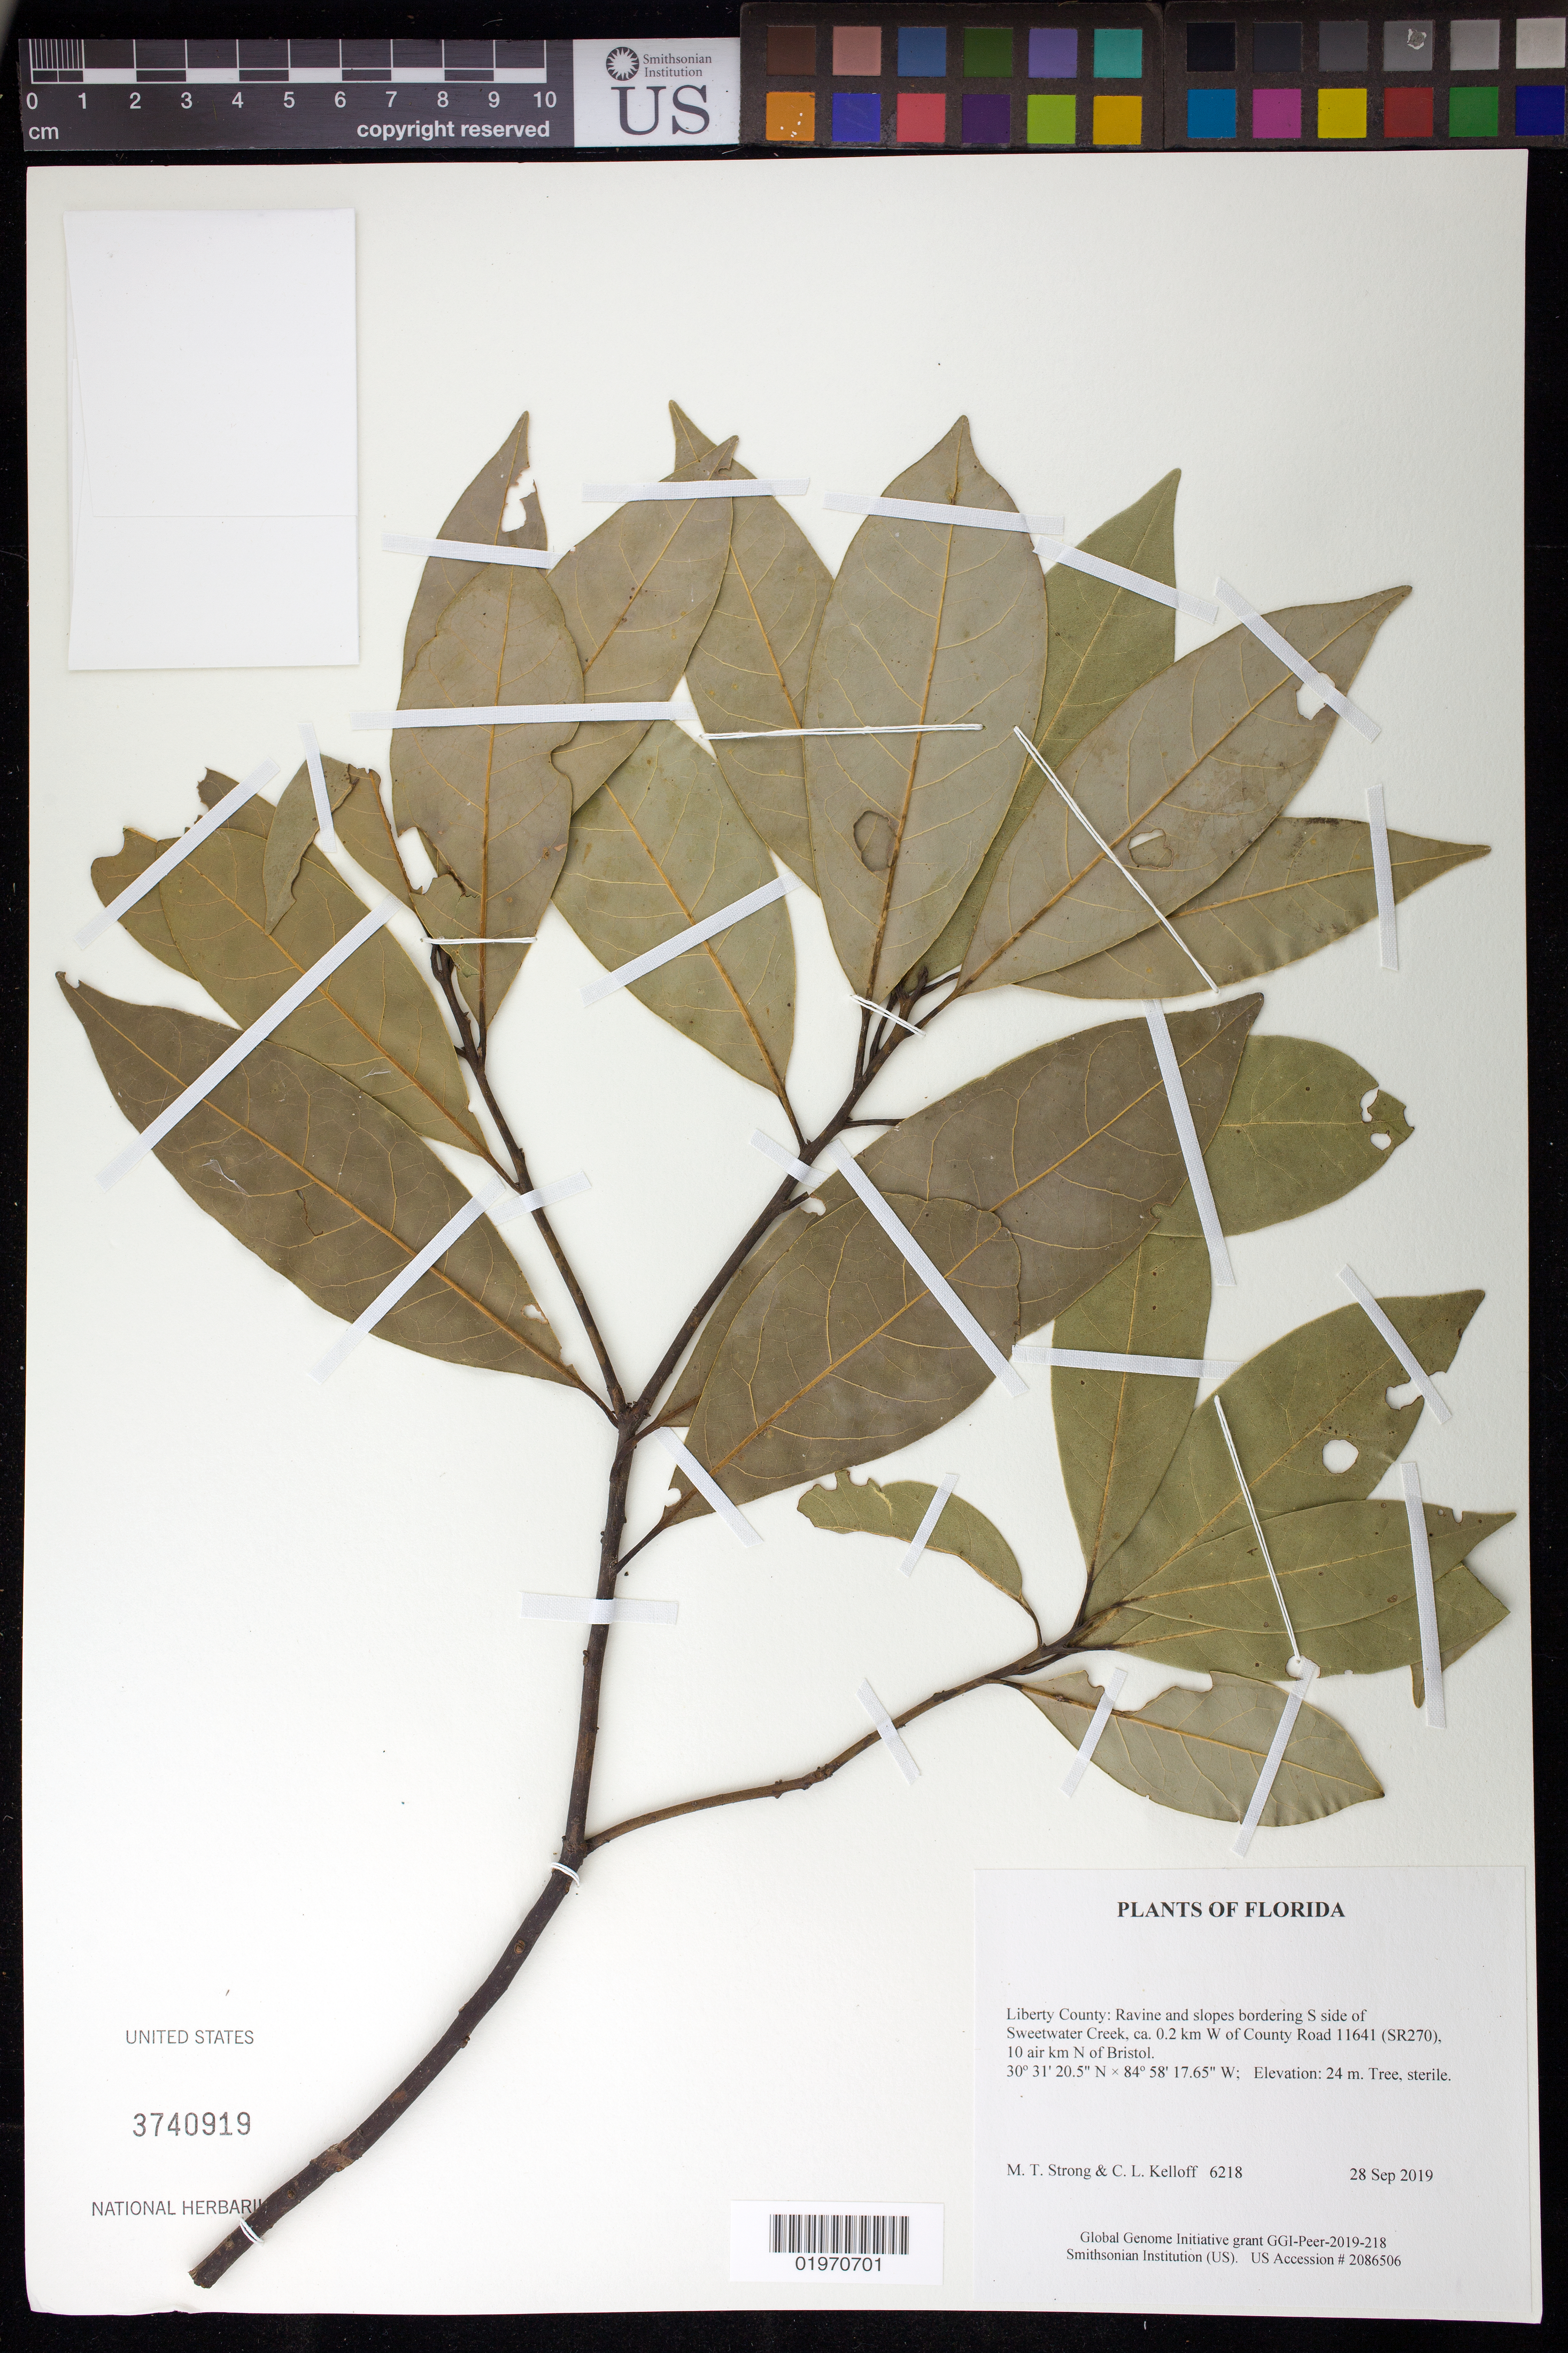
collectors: M. T. Strong & C. L. Kelloff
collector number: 6218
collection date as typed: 28 Sep 2019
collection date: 2019-09-28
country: United States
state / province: Florida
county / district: Liberty County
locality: Ravine and slopes on S side of Sweetwater Creek, ca. 0.2 km W of County Road 11641 (SR270), 10 air km N of Bristol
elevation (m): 24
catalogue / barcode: US 3740919